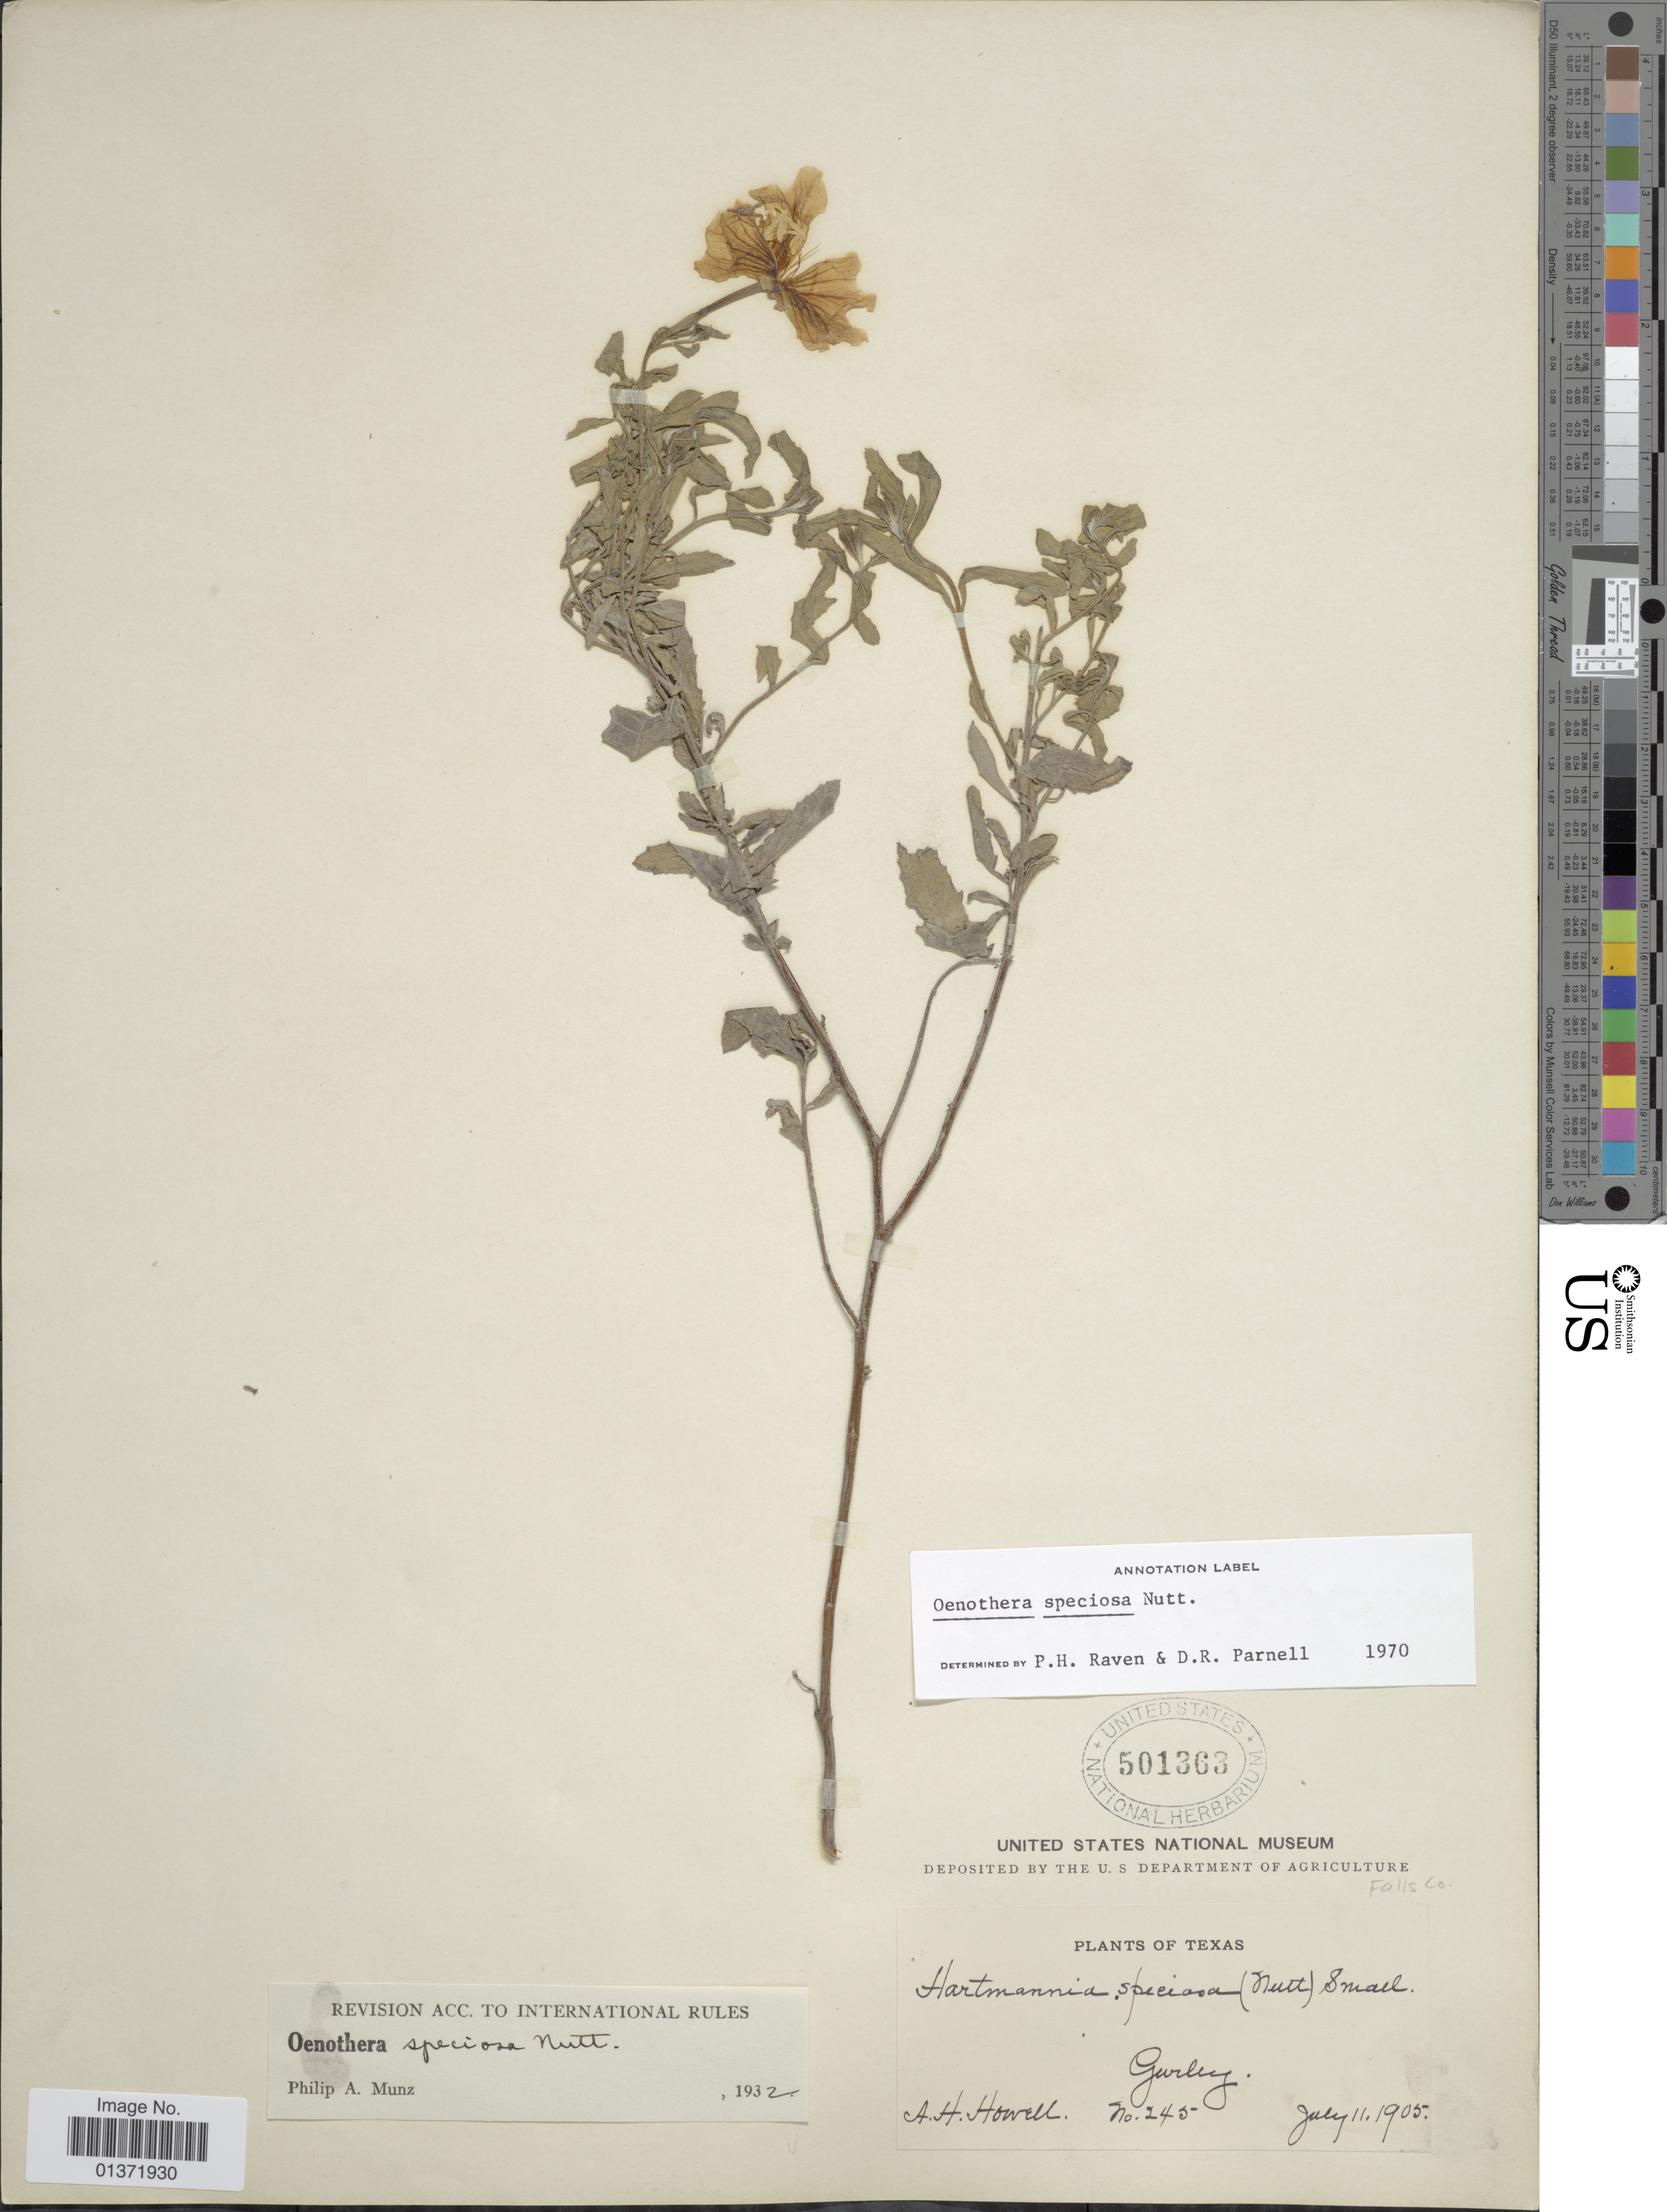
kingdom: Plantae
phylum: Tracheophyta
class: Magnoliopsida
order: Myrtales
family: Onagraceae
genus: Oenothera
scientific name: Oenothera speciosa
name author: Nutt.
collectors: A. Howell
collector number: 245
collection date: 1905-07-11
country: United States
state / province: Texas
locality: Gurley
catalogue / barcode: US 501363